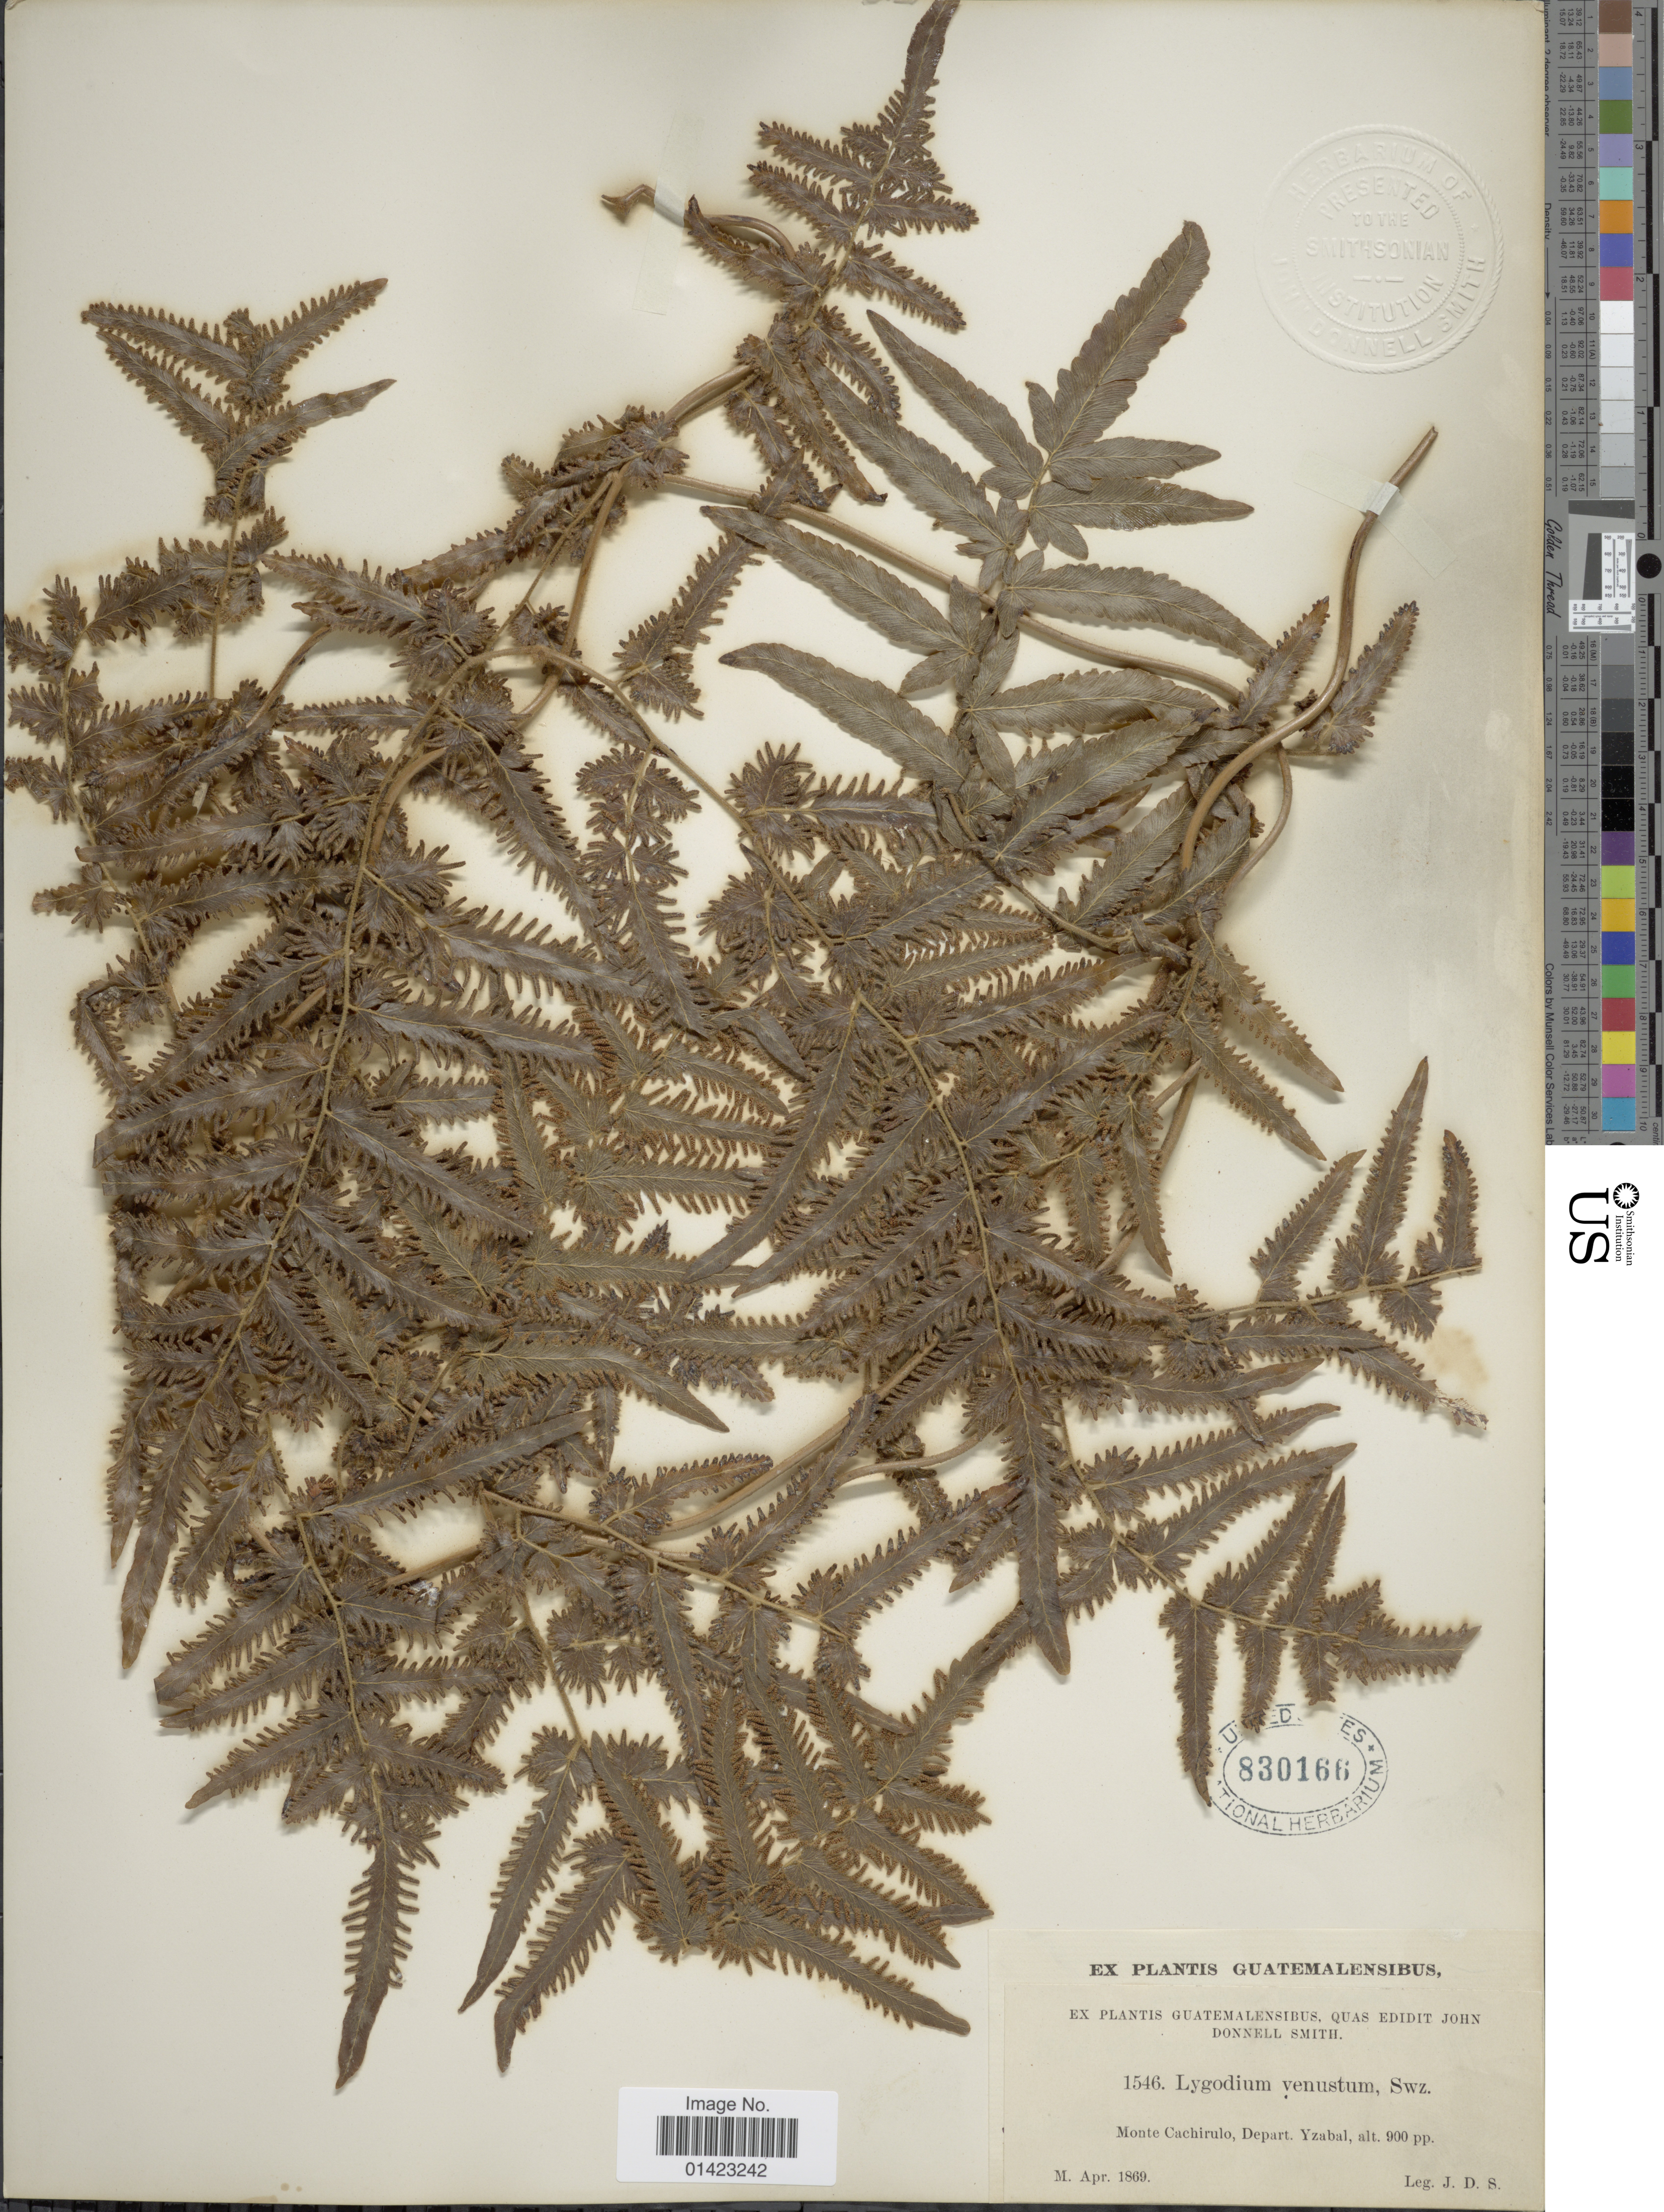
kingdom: Plantae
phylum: Tracheophyta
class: Polypodiopsida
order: Schizaeales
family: Lygodiaceae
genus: Lygodium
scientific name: Lygodium venustum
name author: Sw.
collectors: J. Donnell Smith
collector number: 1546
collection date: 1869-04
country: Guatemala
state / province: Izabal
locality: Monte Cachirulo, Depart. Yzabal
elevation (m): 274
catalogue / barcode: US 830166